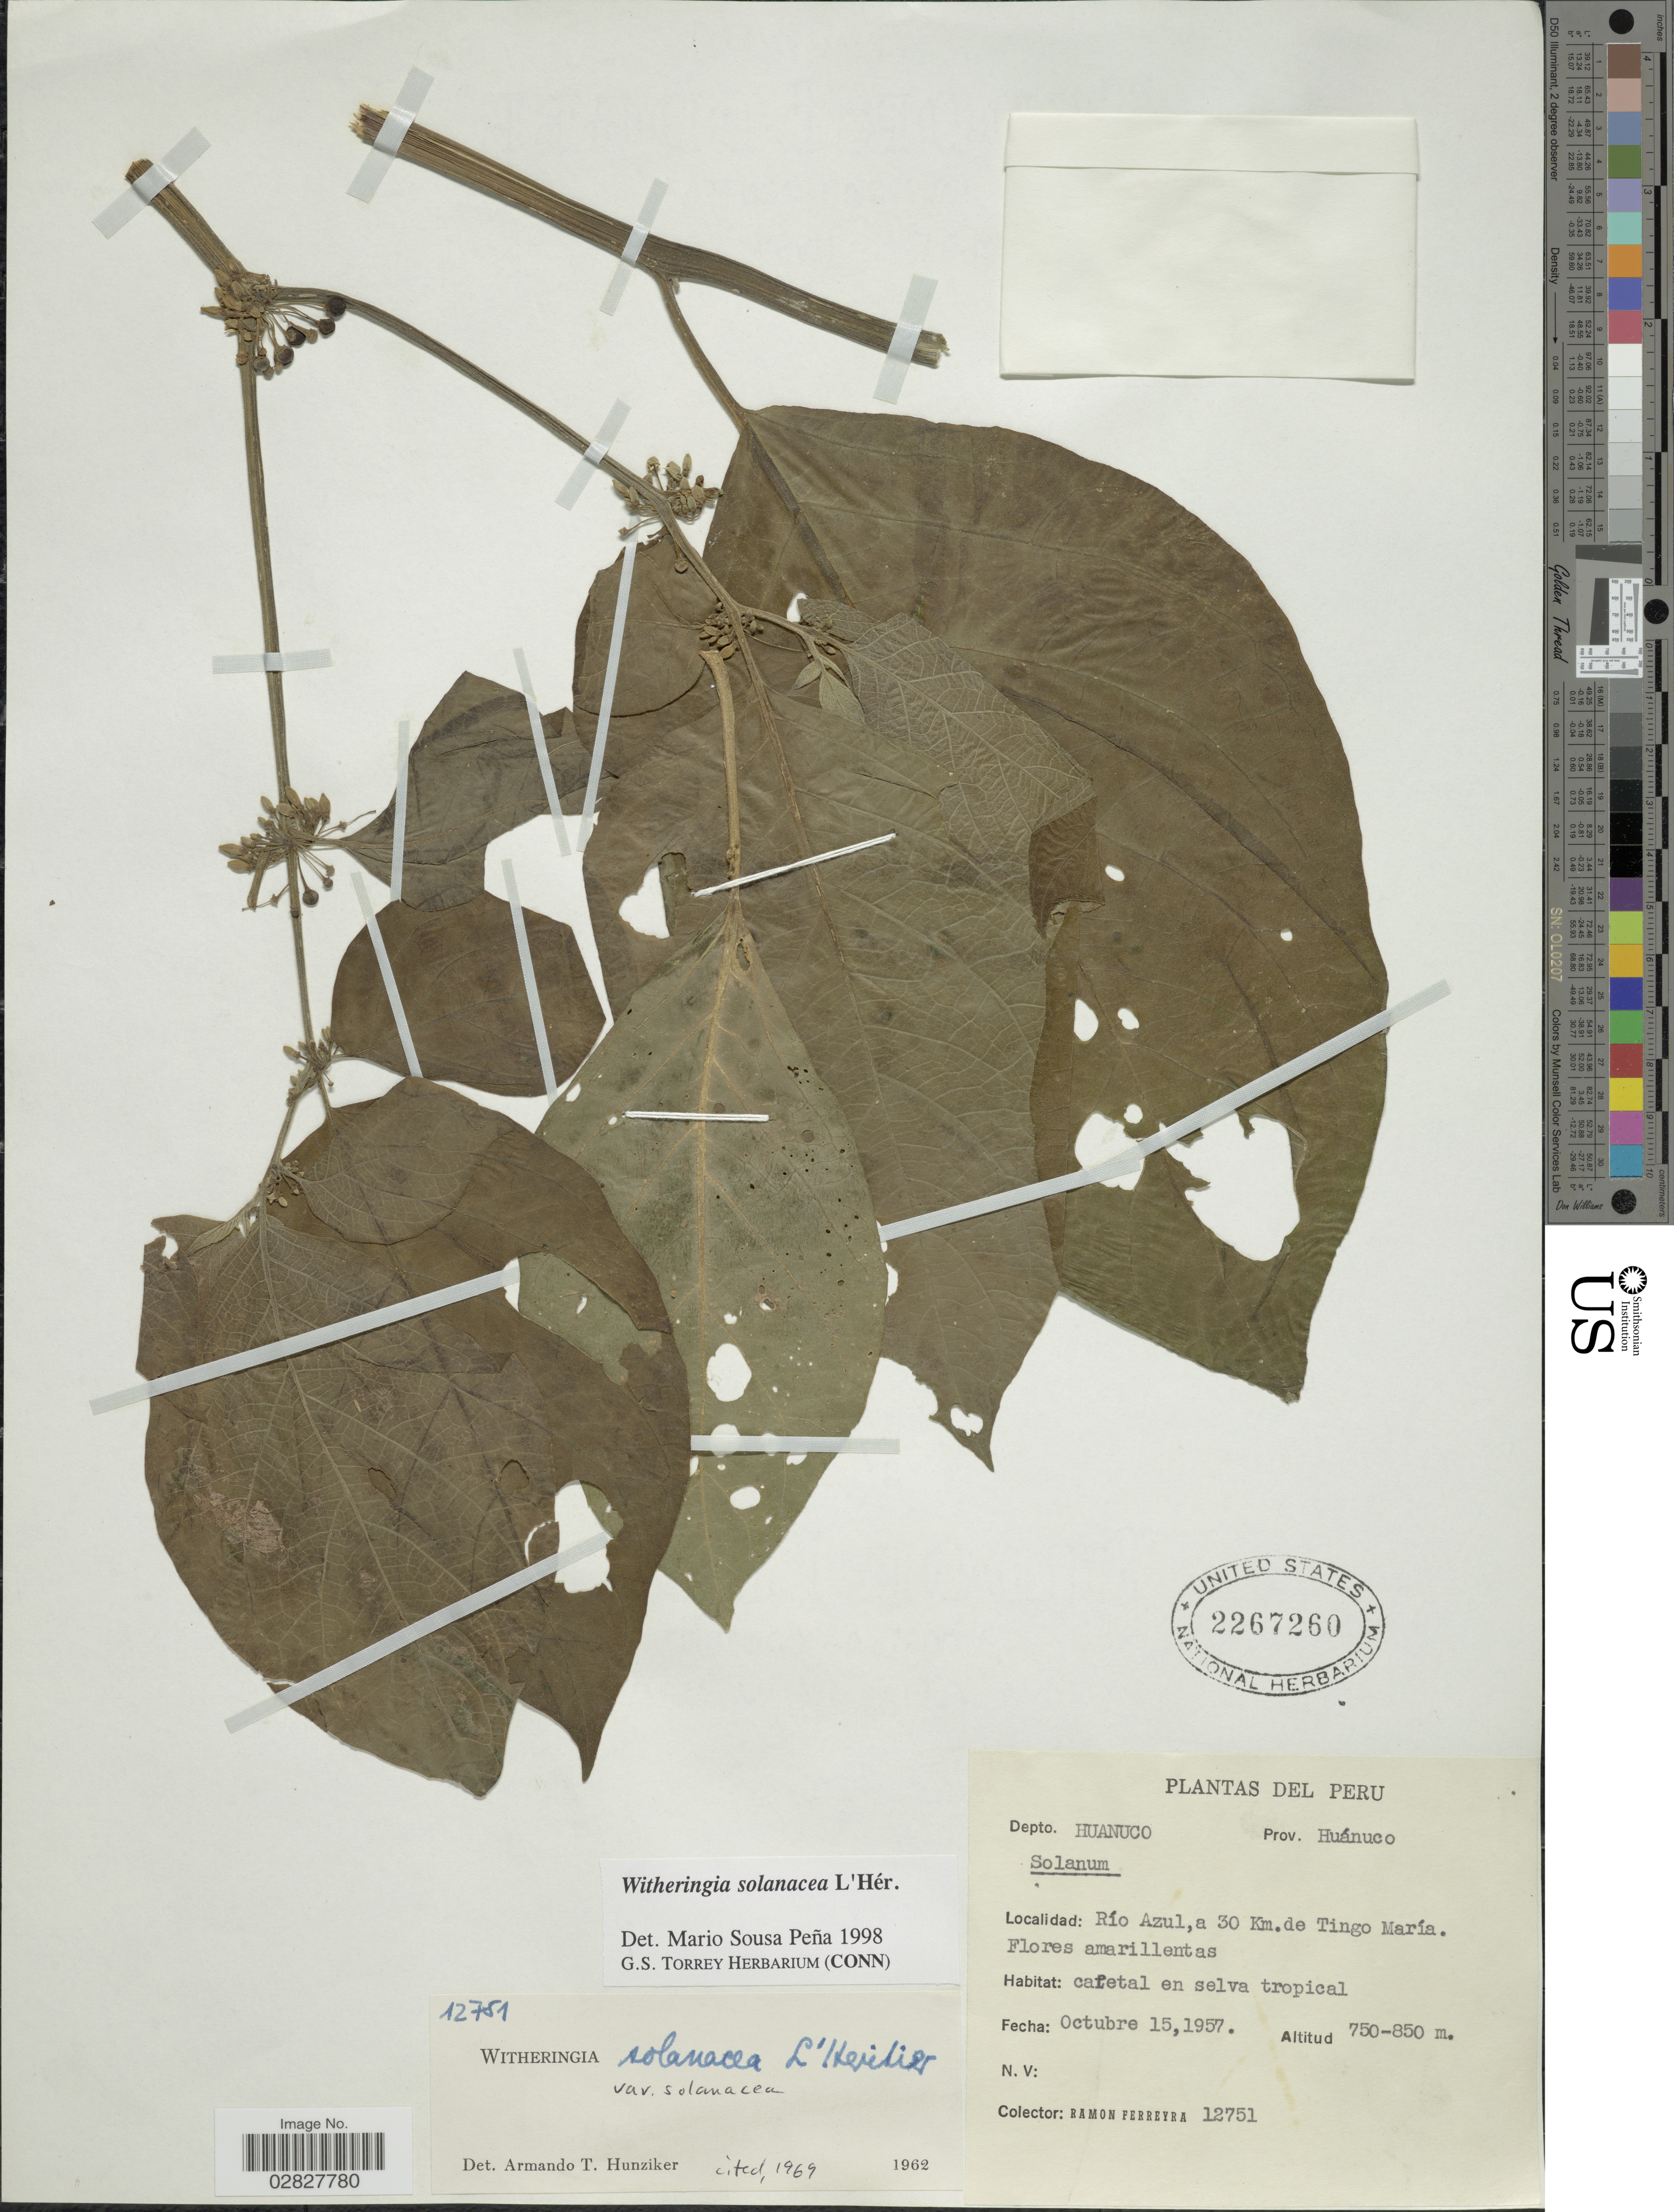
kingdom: Plantae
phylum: Tracheophyta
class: Magnoliopsida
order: Solanales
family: Solanaceae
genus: Witheringia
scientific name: Witheringia solanacea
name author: L'Hér.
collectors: R. A. Ferreyra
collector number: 12751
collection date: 1957-10-15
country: Peru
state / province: Huánuco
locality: Depto. Huanuco. Río Azul, a 30 Km. de Tingo María.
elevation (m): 750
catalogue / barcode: US 2267260